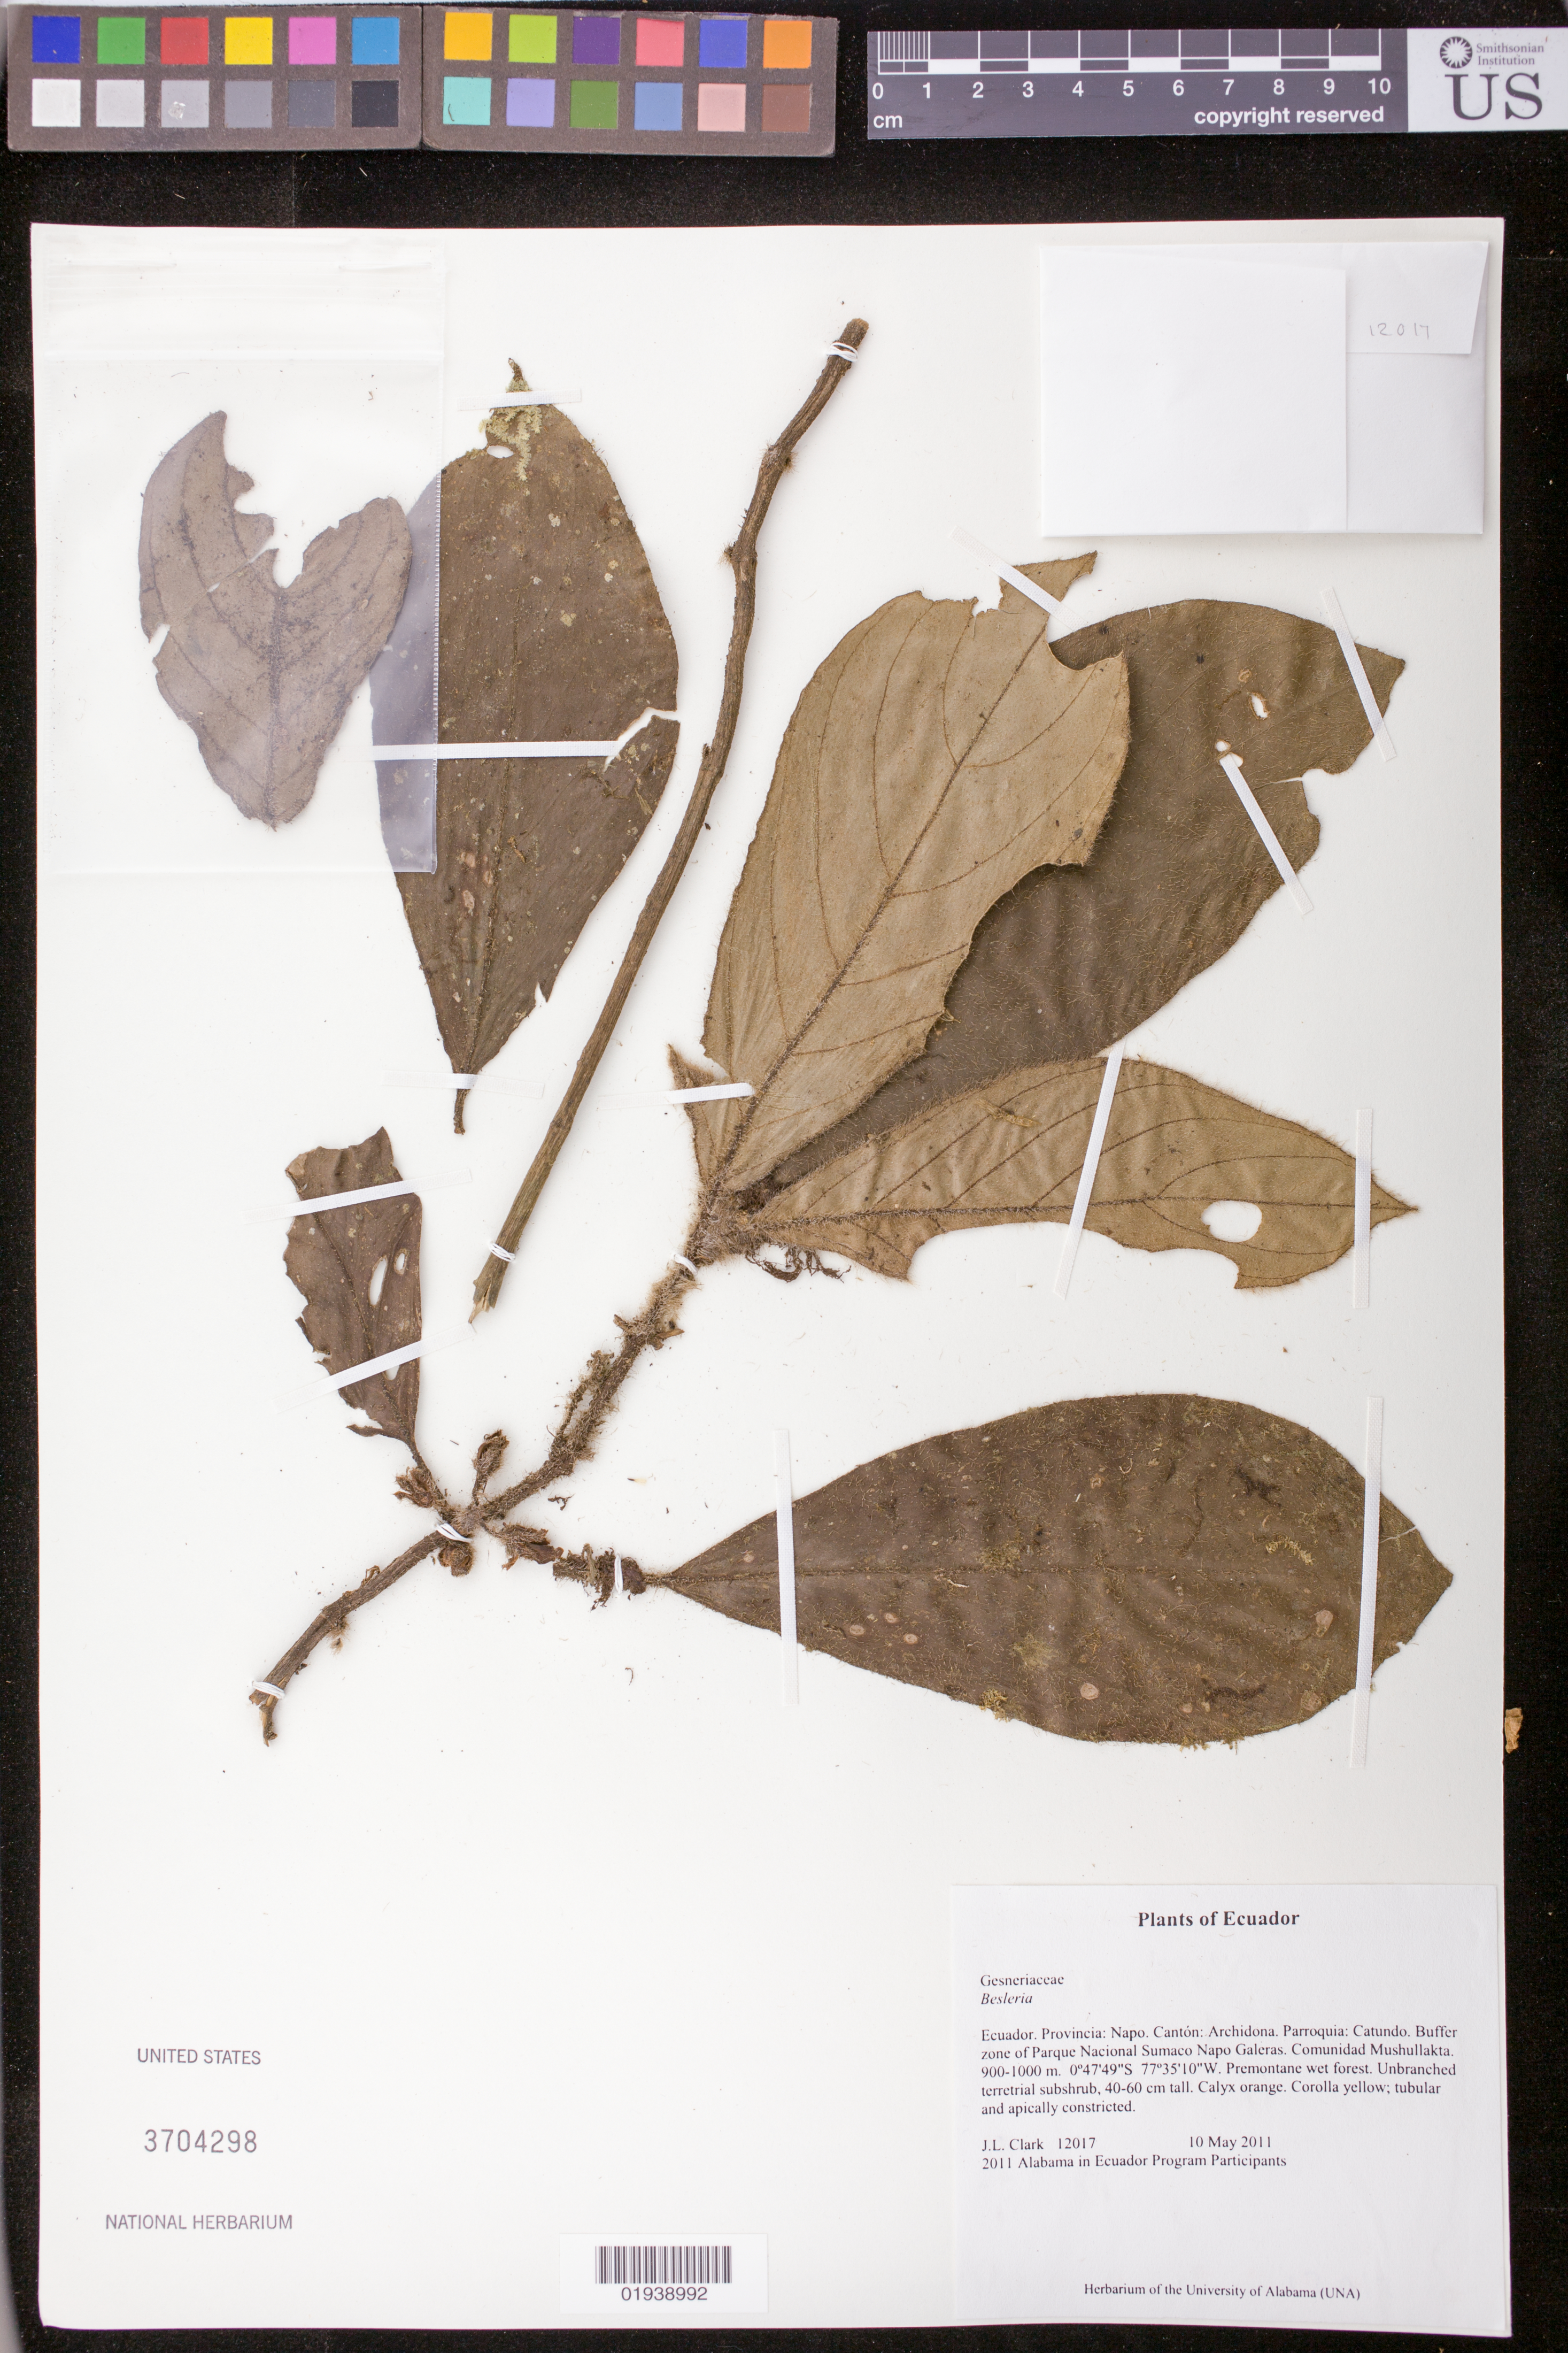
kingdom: Plantae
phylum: Tracheophyta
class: Magnoliopsida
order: Lamiales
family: Gesneriaceae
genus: Besleria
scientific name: Besleria sp.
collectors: J. L. Clark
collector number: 12017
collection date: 2011-05-10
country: Ecuador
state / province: Napo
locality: Canton Archidona, Parroquia Catundo, Buffer zone of Parque National Sumaco Napo Galeras. Communidad Mushullakta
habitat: Premontane wet forest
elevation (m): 900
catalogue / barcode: US 3704298